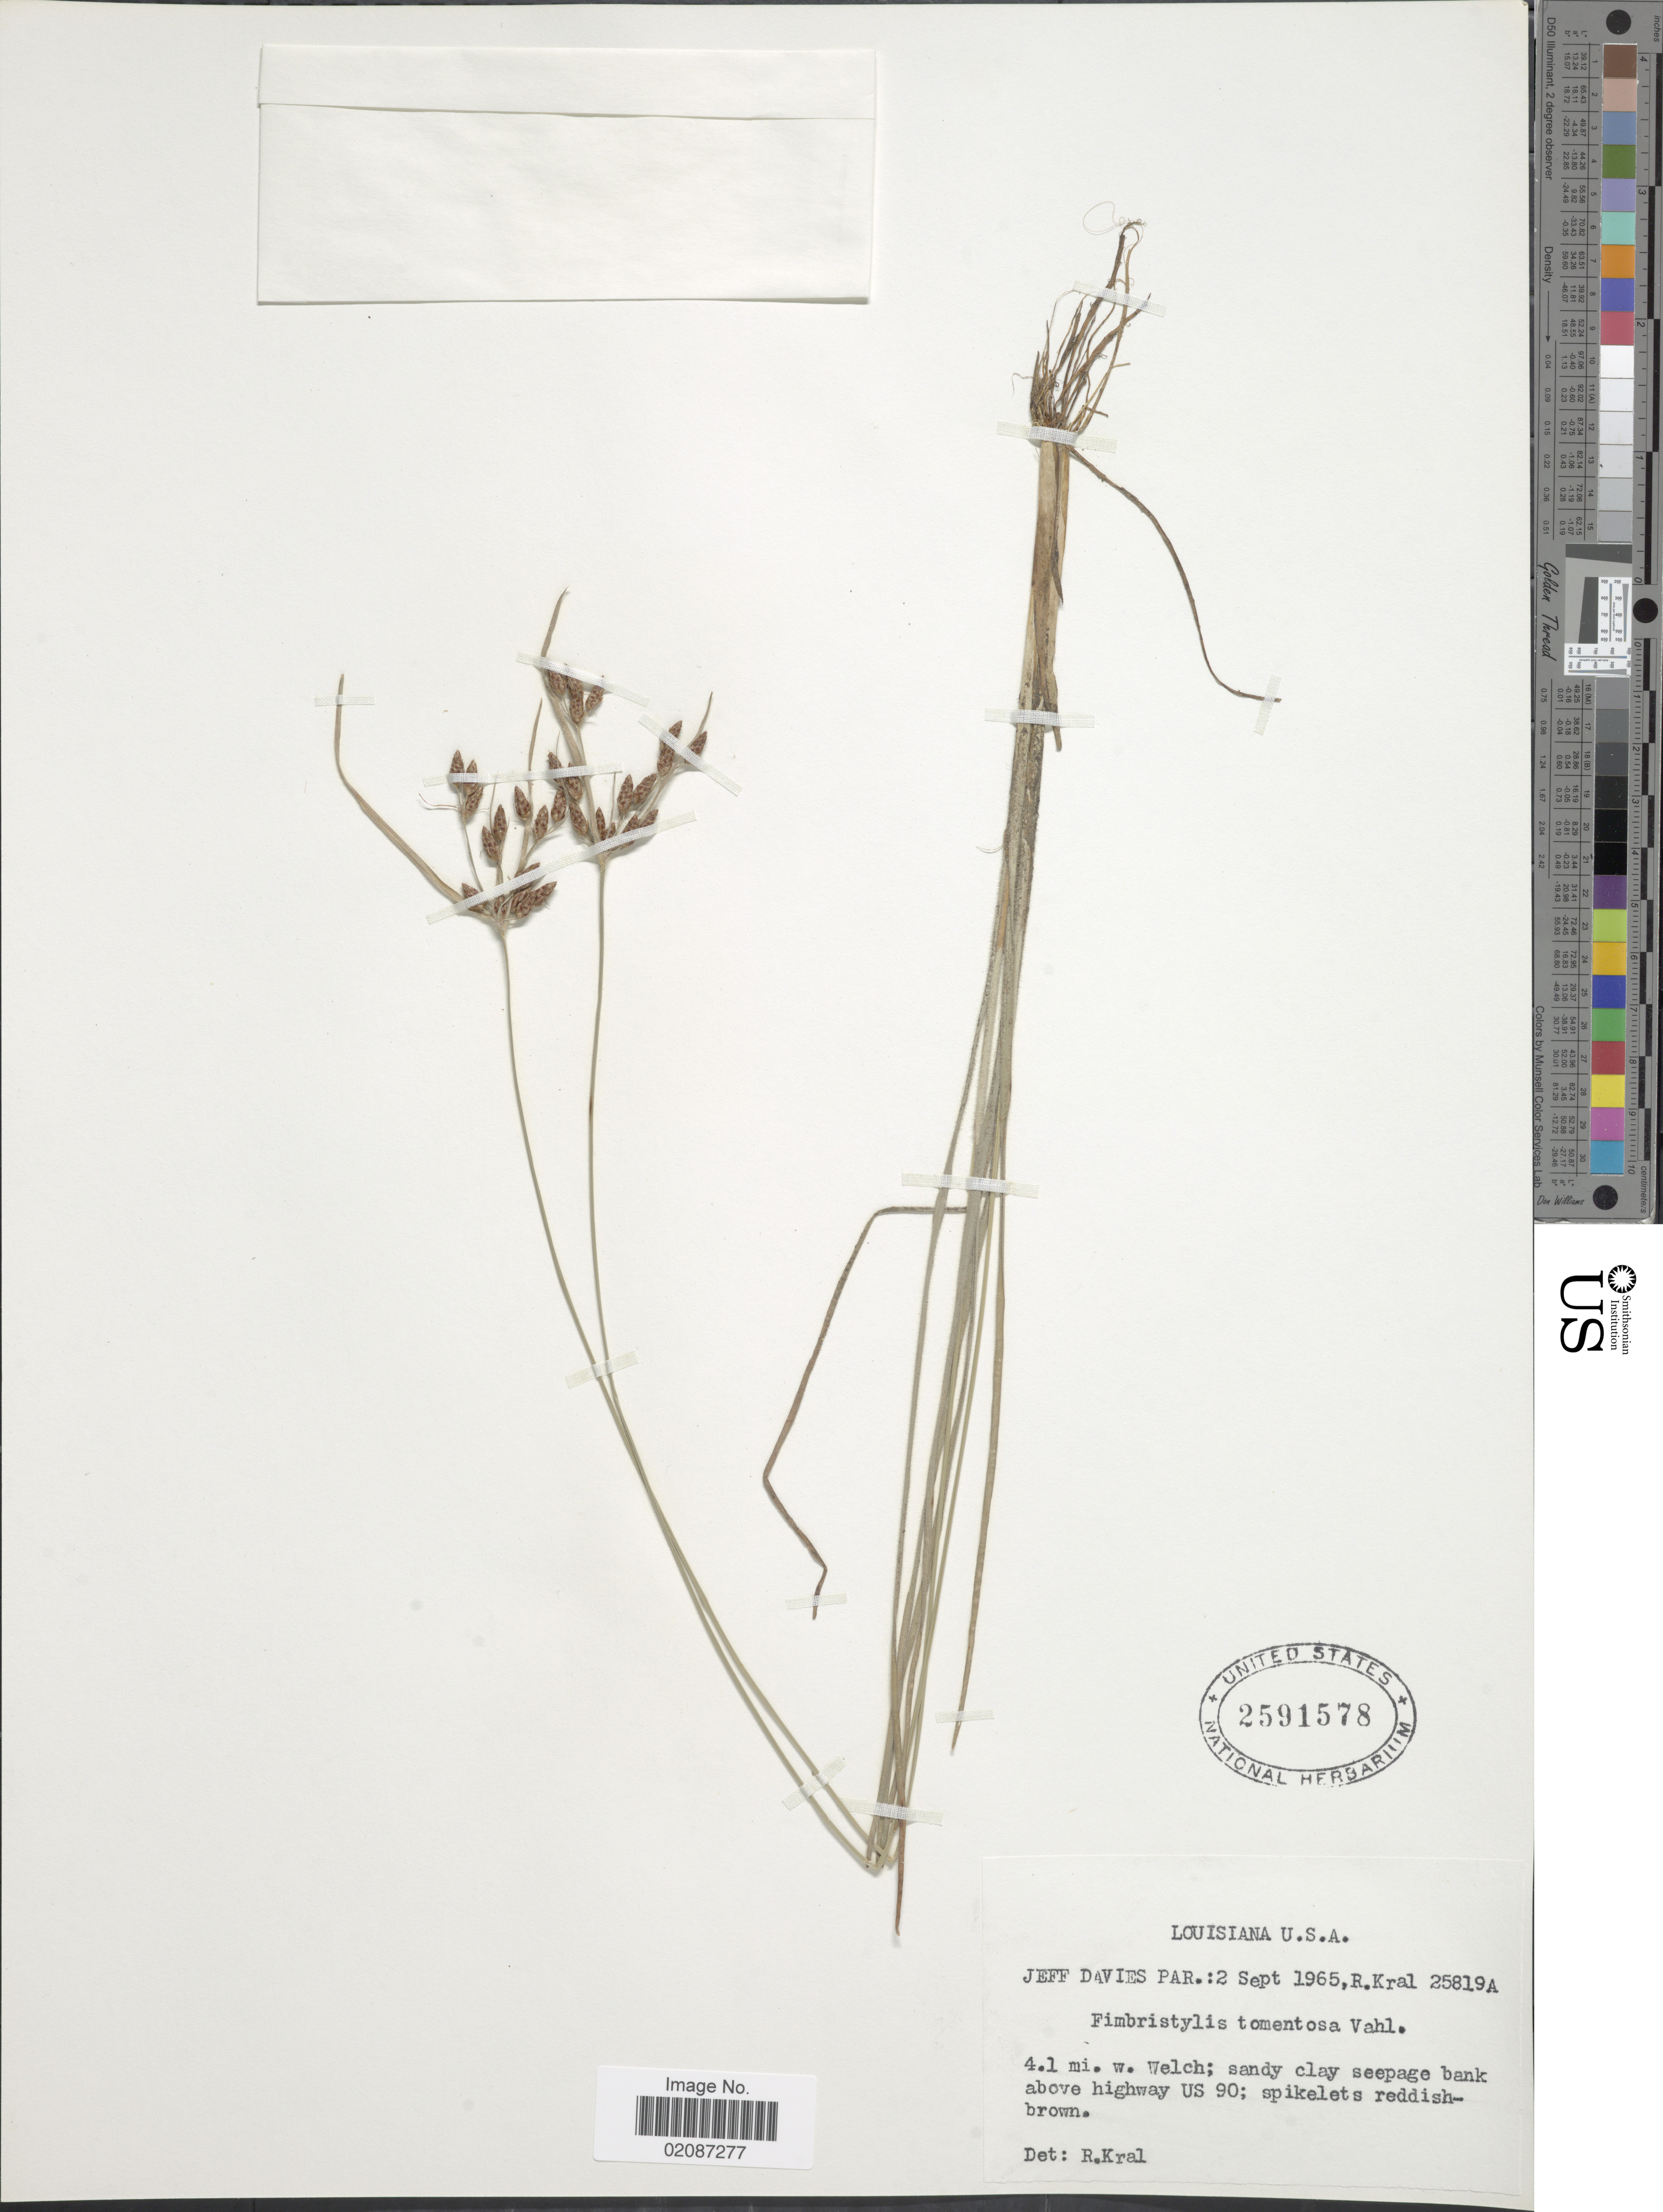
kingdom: Plantae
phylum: Tracheophyta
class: Liliopsida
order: Poales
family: Cyperaceae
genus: Fimbristylis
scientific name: Fimbristylis tomentosa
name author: Vahl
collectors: R. Kral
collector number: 25819A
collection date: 1965-09-02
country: United States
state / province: Louisiana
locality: Jeff Davis Par.: 4.1. mi. w. Welch; sandy clay seepage bank above highway US 90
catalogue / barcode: US 2591578